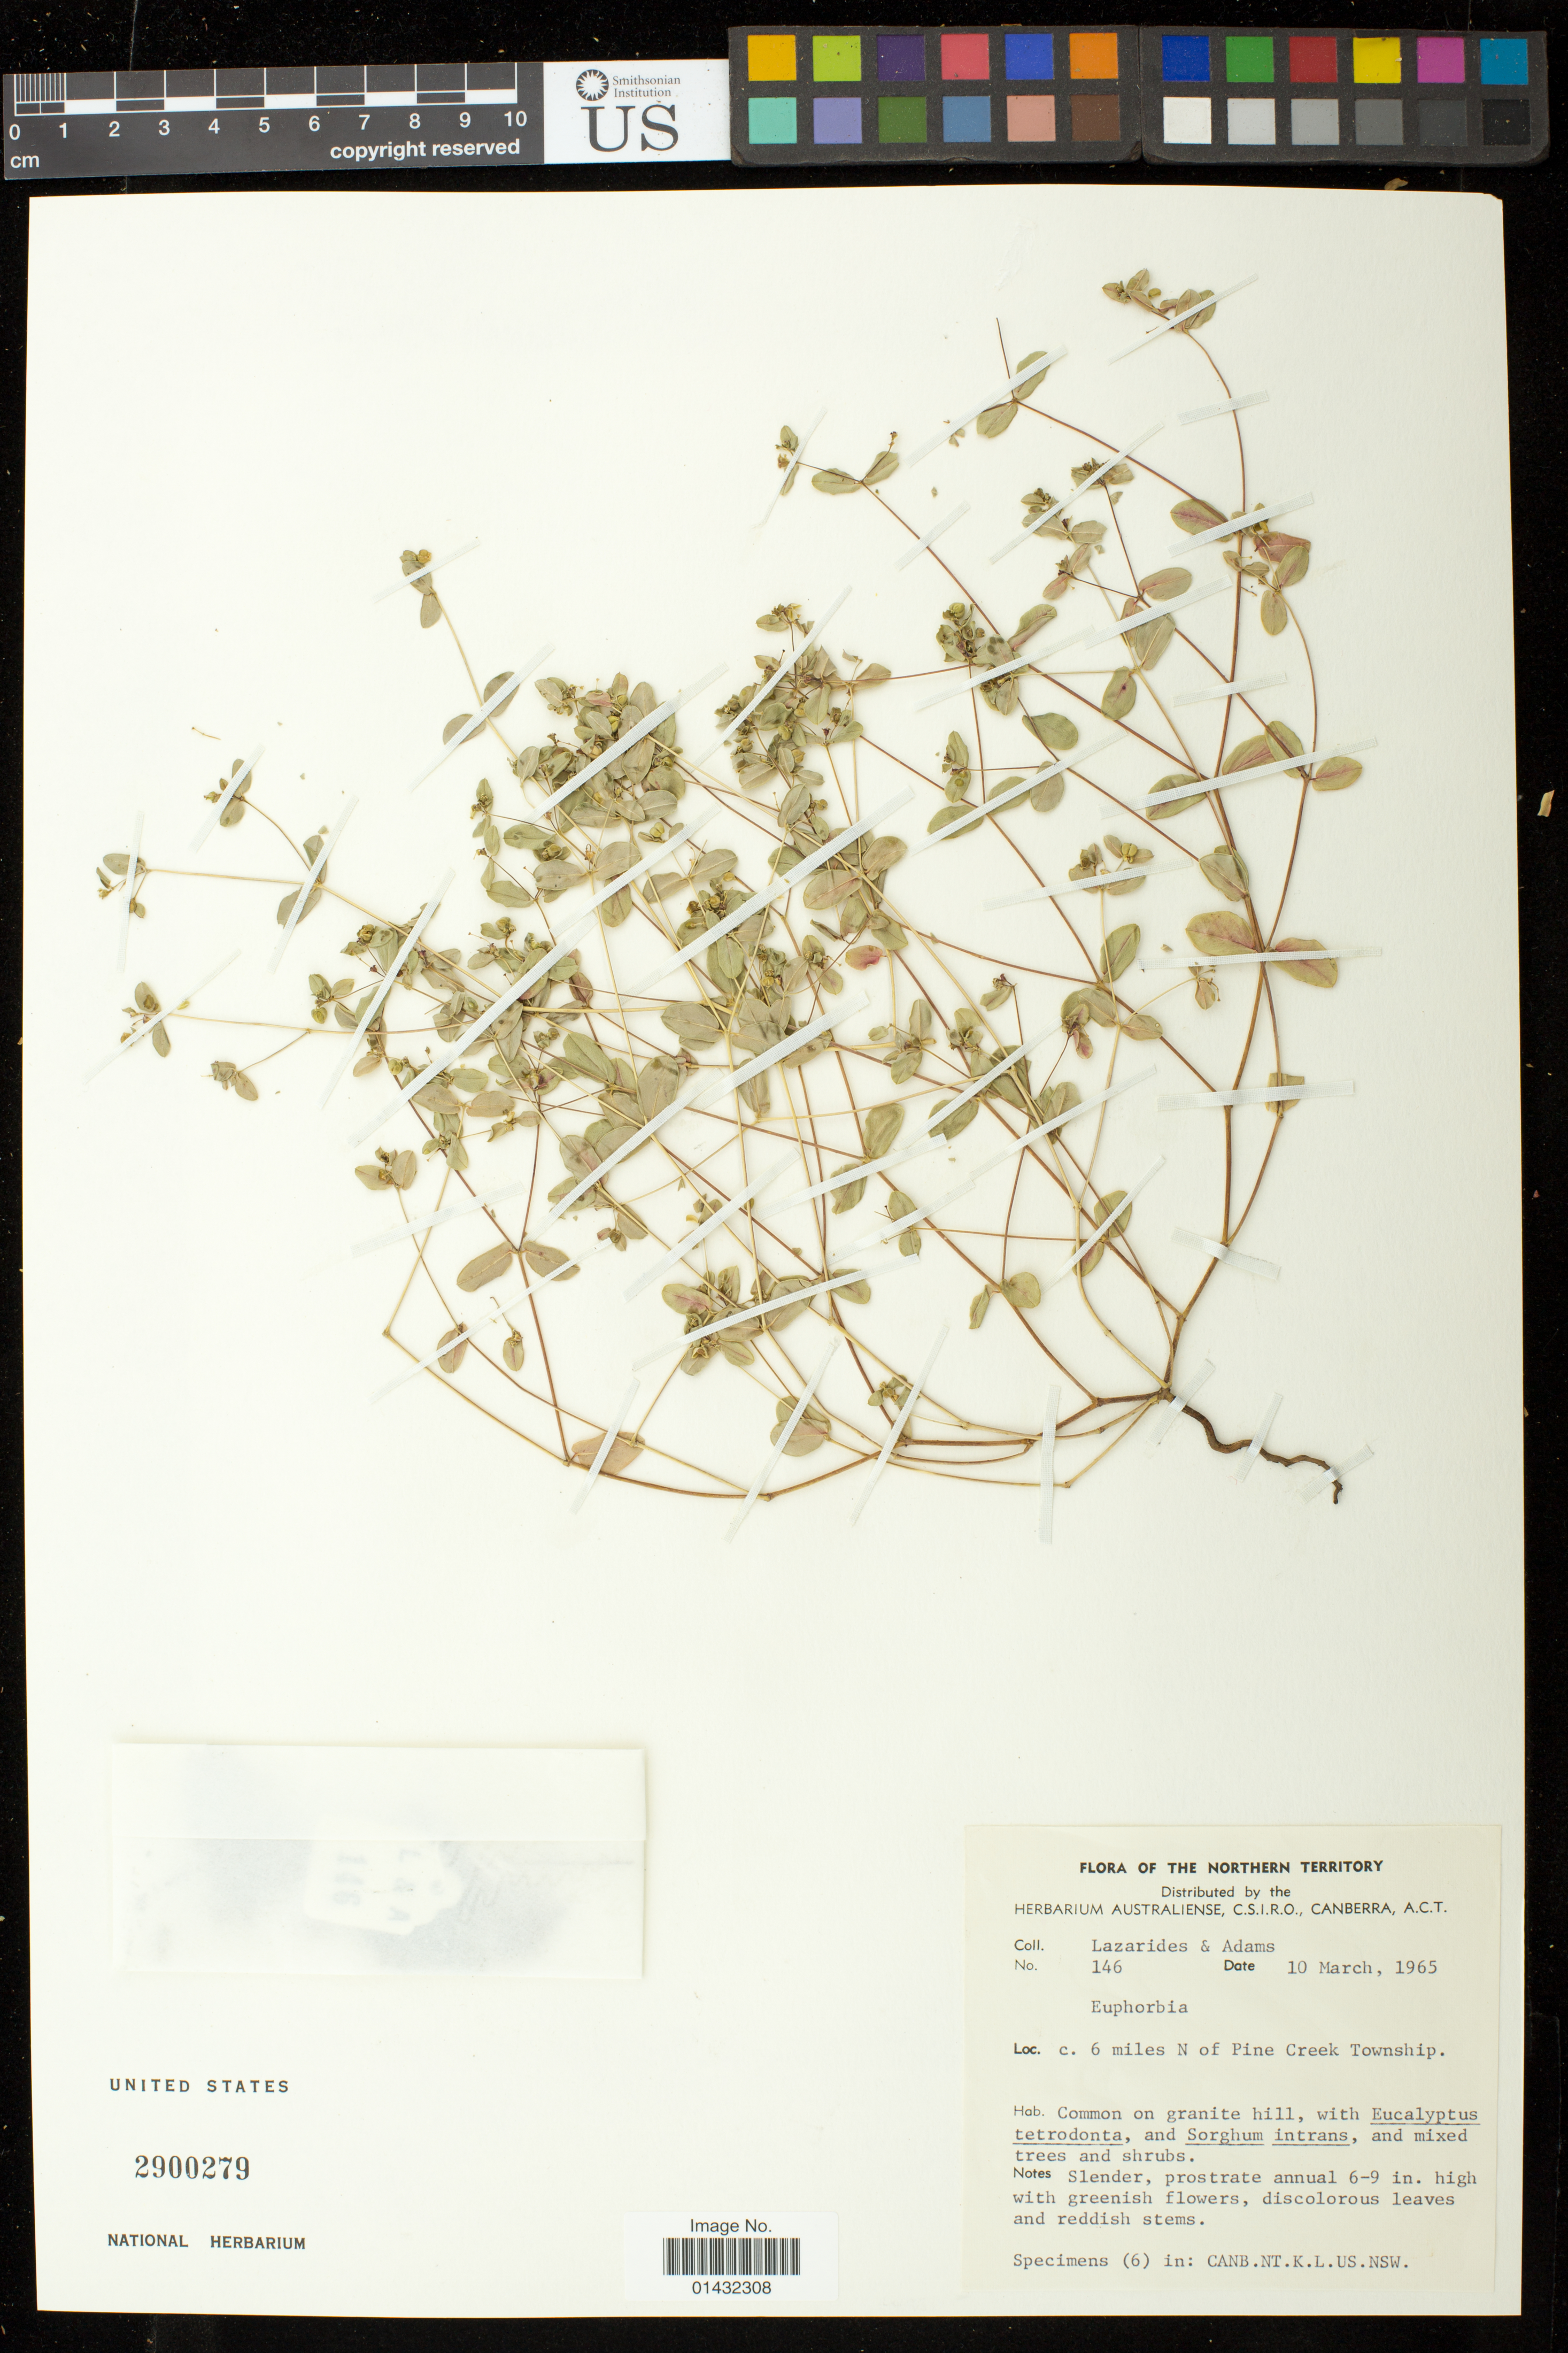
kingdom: Plantae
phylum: Tracheophyta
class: Magnoliopsida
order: Malpighiales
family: Euphorbiaceae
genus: Euphorbia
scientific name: Euphorbia sp.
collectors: Adams, --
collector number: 146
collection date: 1965-03-10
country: Australia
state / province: Northern Territory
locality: c. 6 miles N of Pine Creek Township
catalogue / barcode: US 2900279